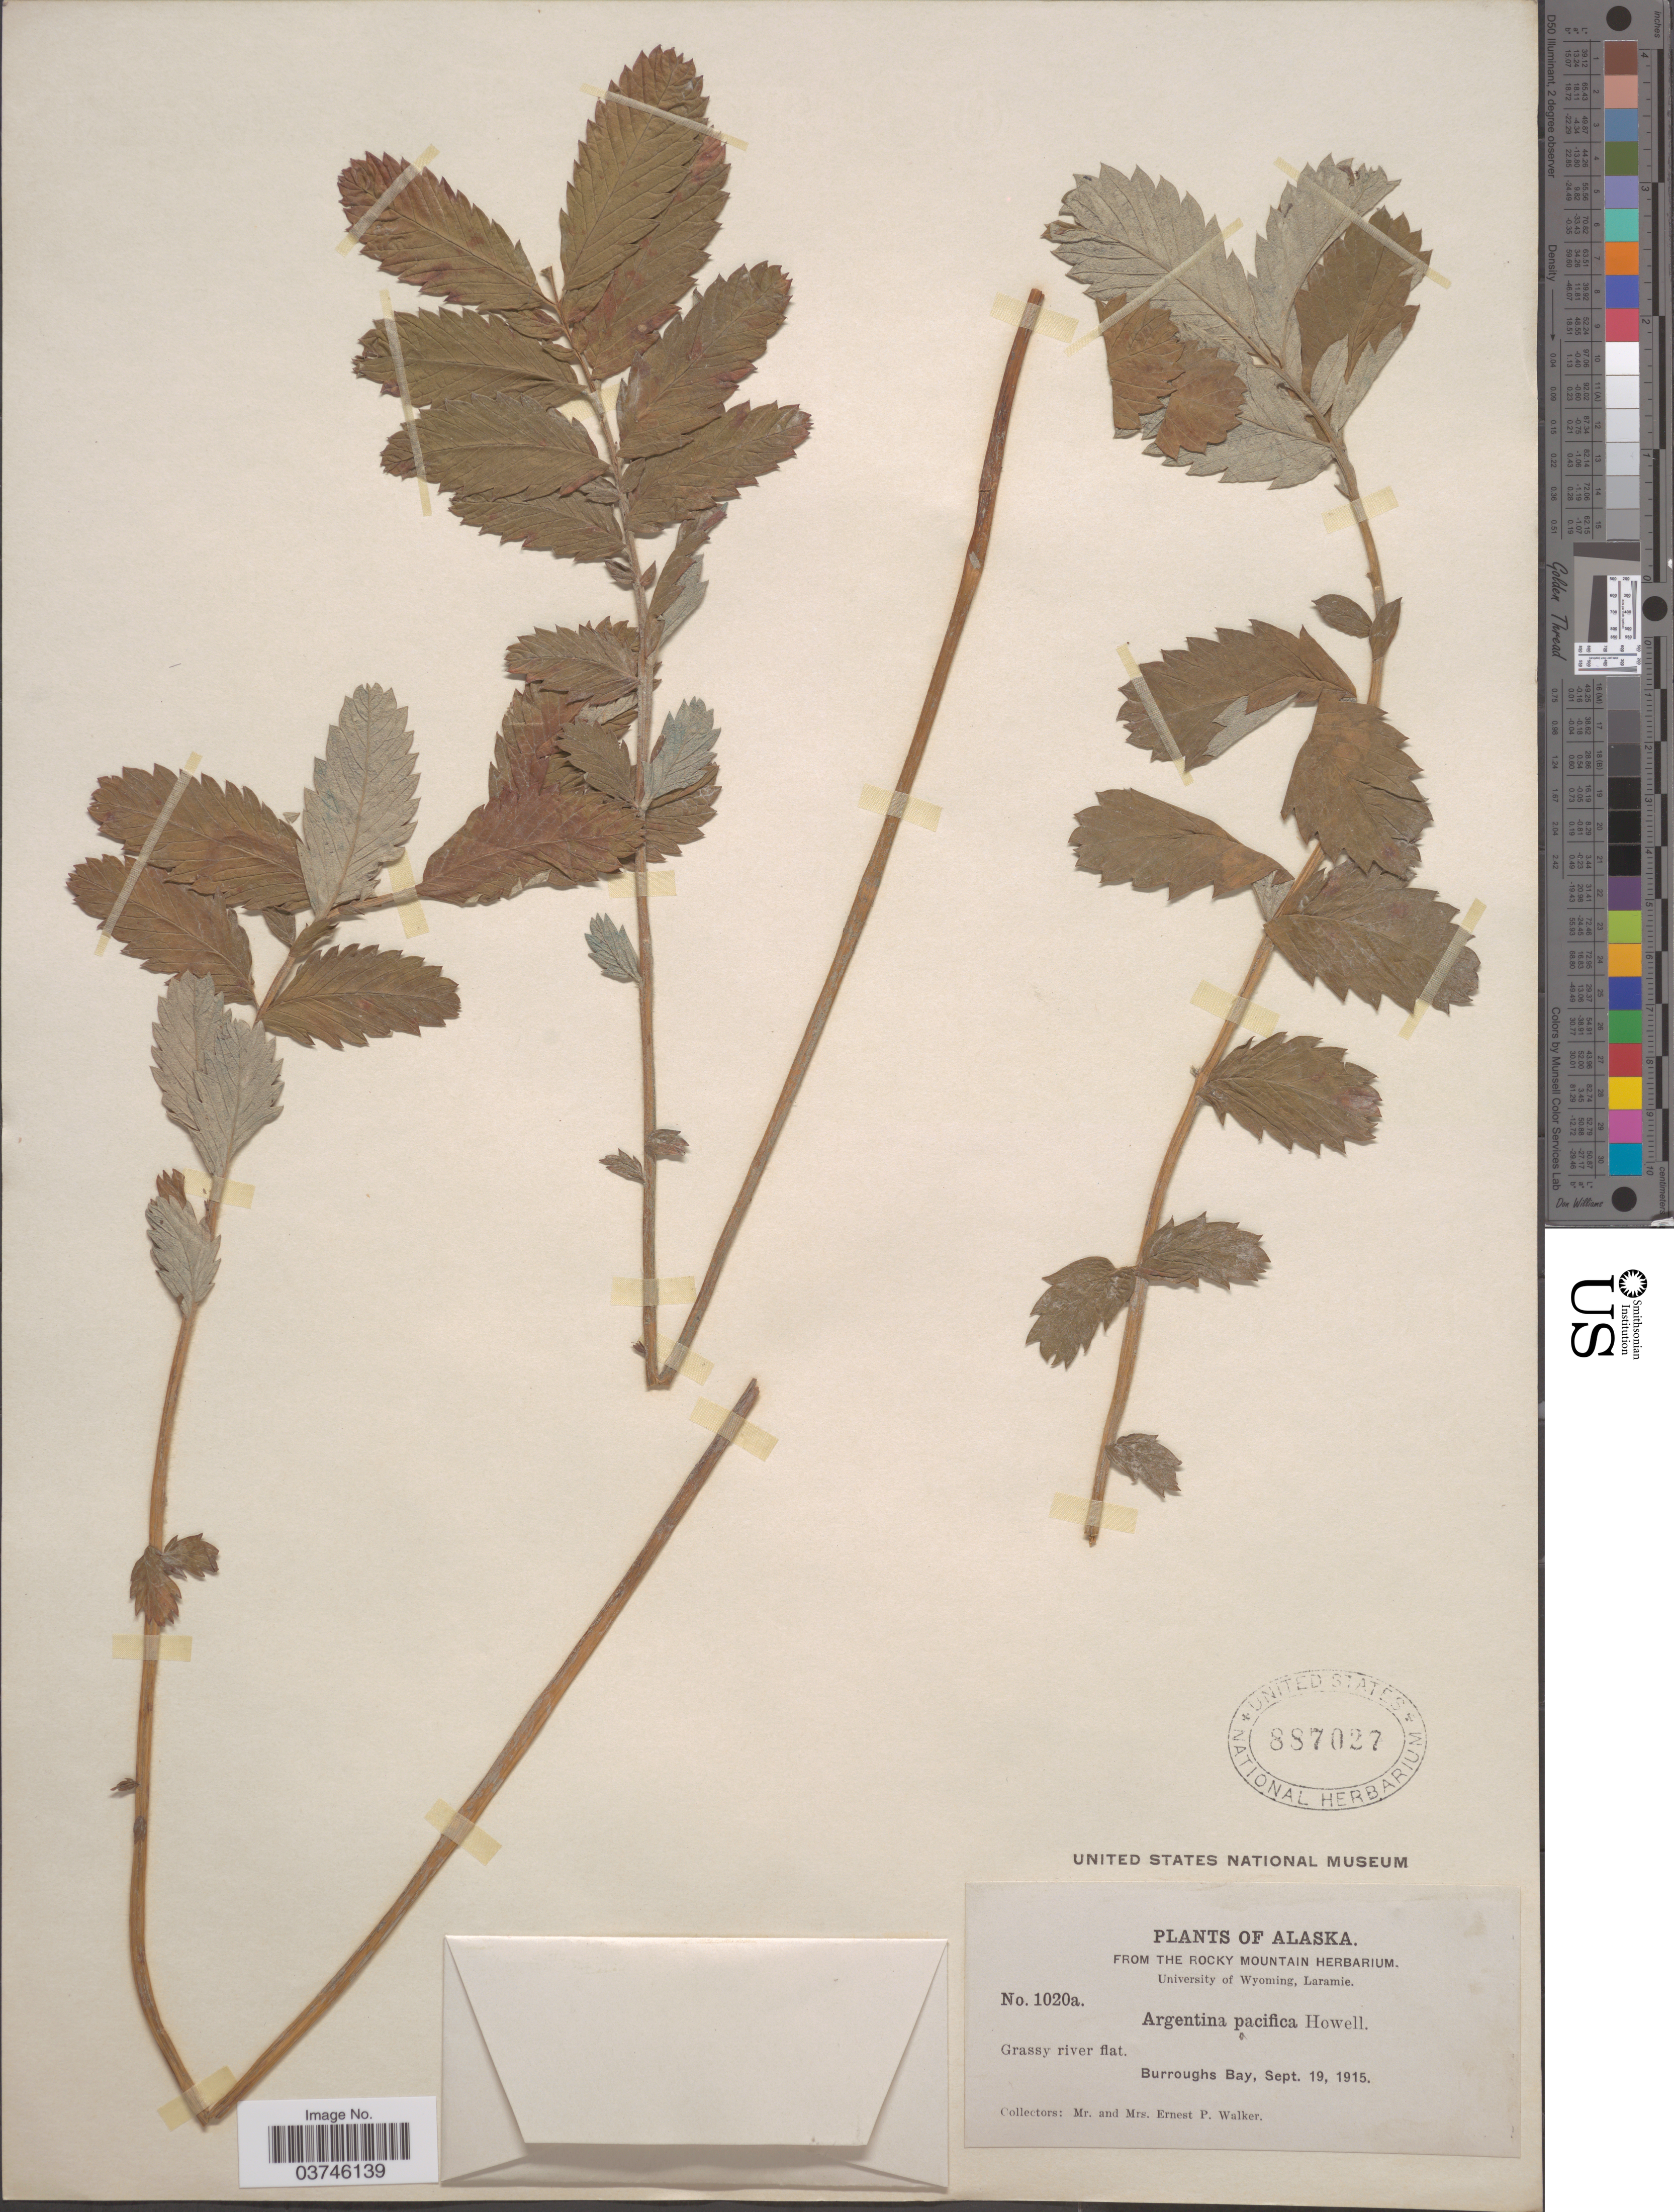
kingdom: Plantae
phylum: Tracheophyta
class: Magnoliopsida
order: Rosales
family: Rosaceae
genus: Argentina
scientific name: Argentina pacifica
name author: (Howell) Rydb.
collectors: E. P. Walker & E. Walker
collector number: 1020a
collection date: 1915-09-19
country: United States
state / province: Alaska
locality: Grassy river flat. Burroughs Bay.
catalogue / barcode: US 887027